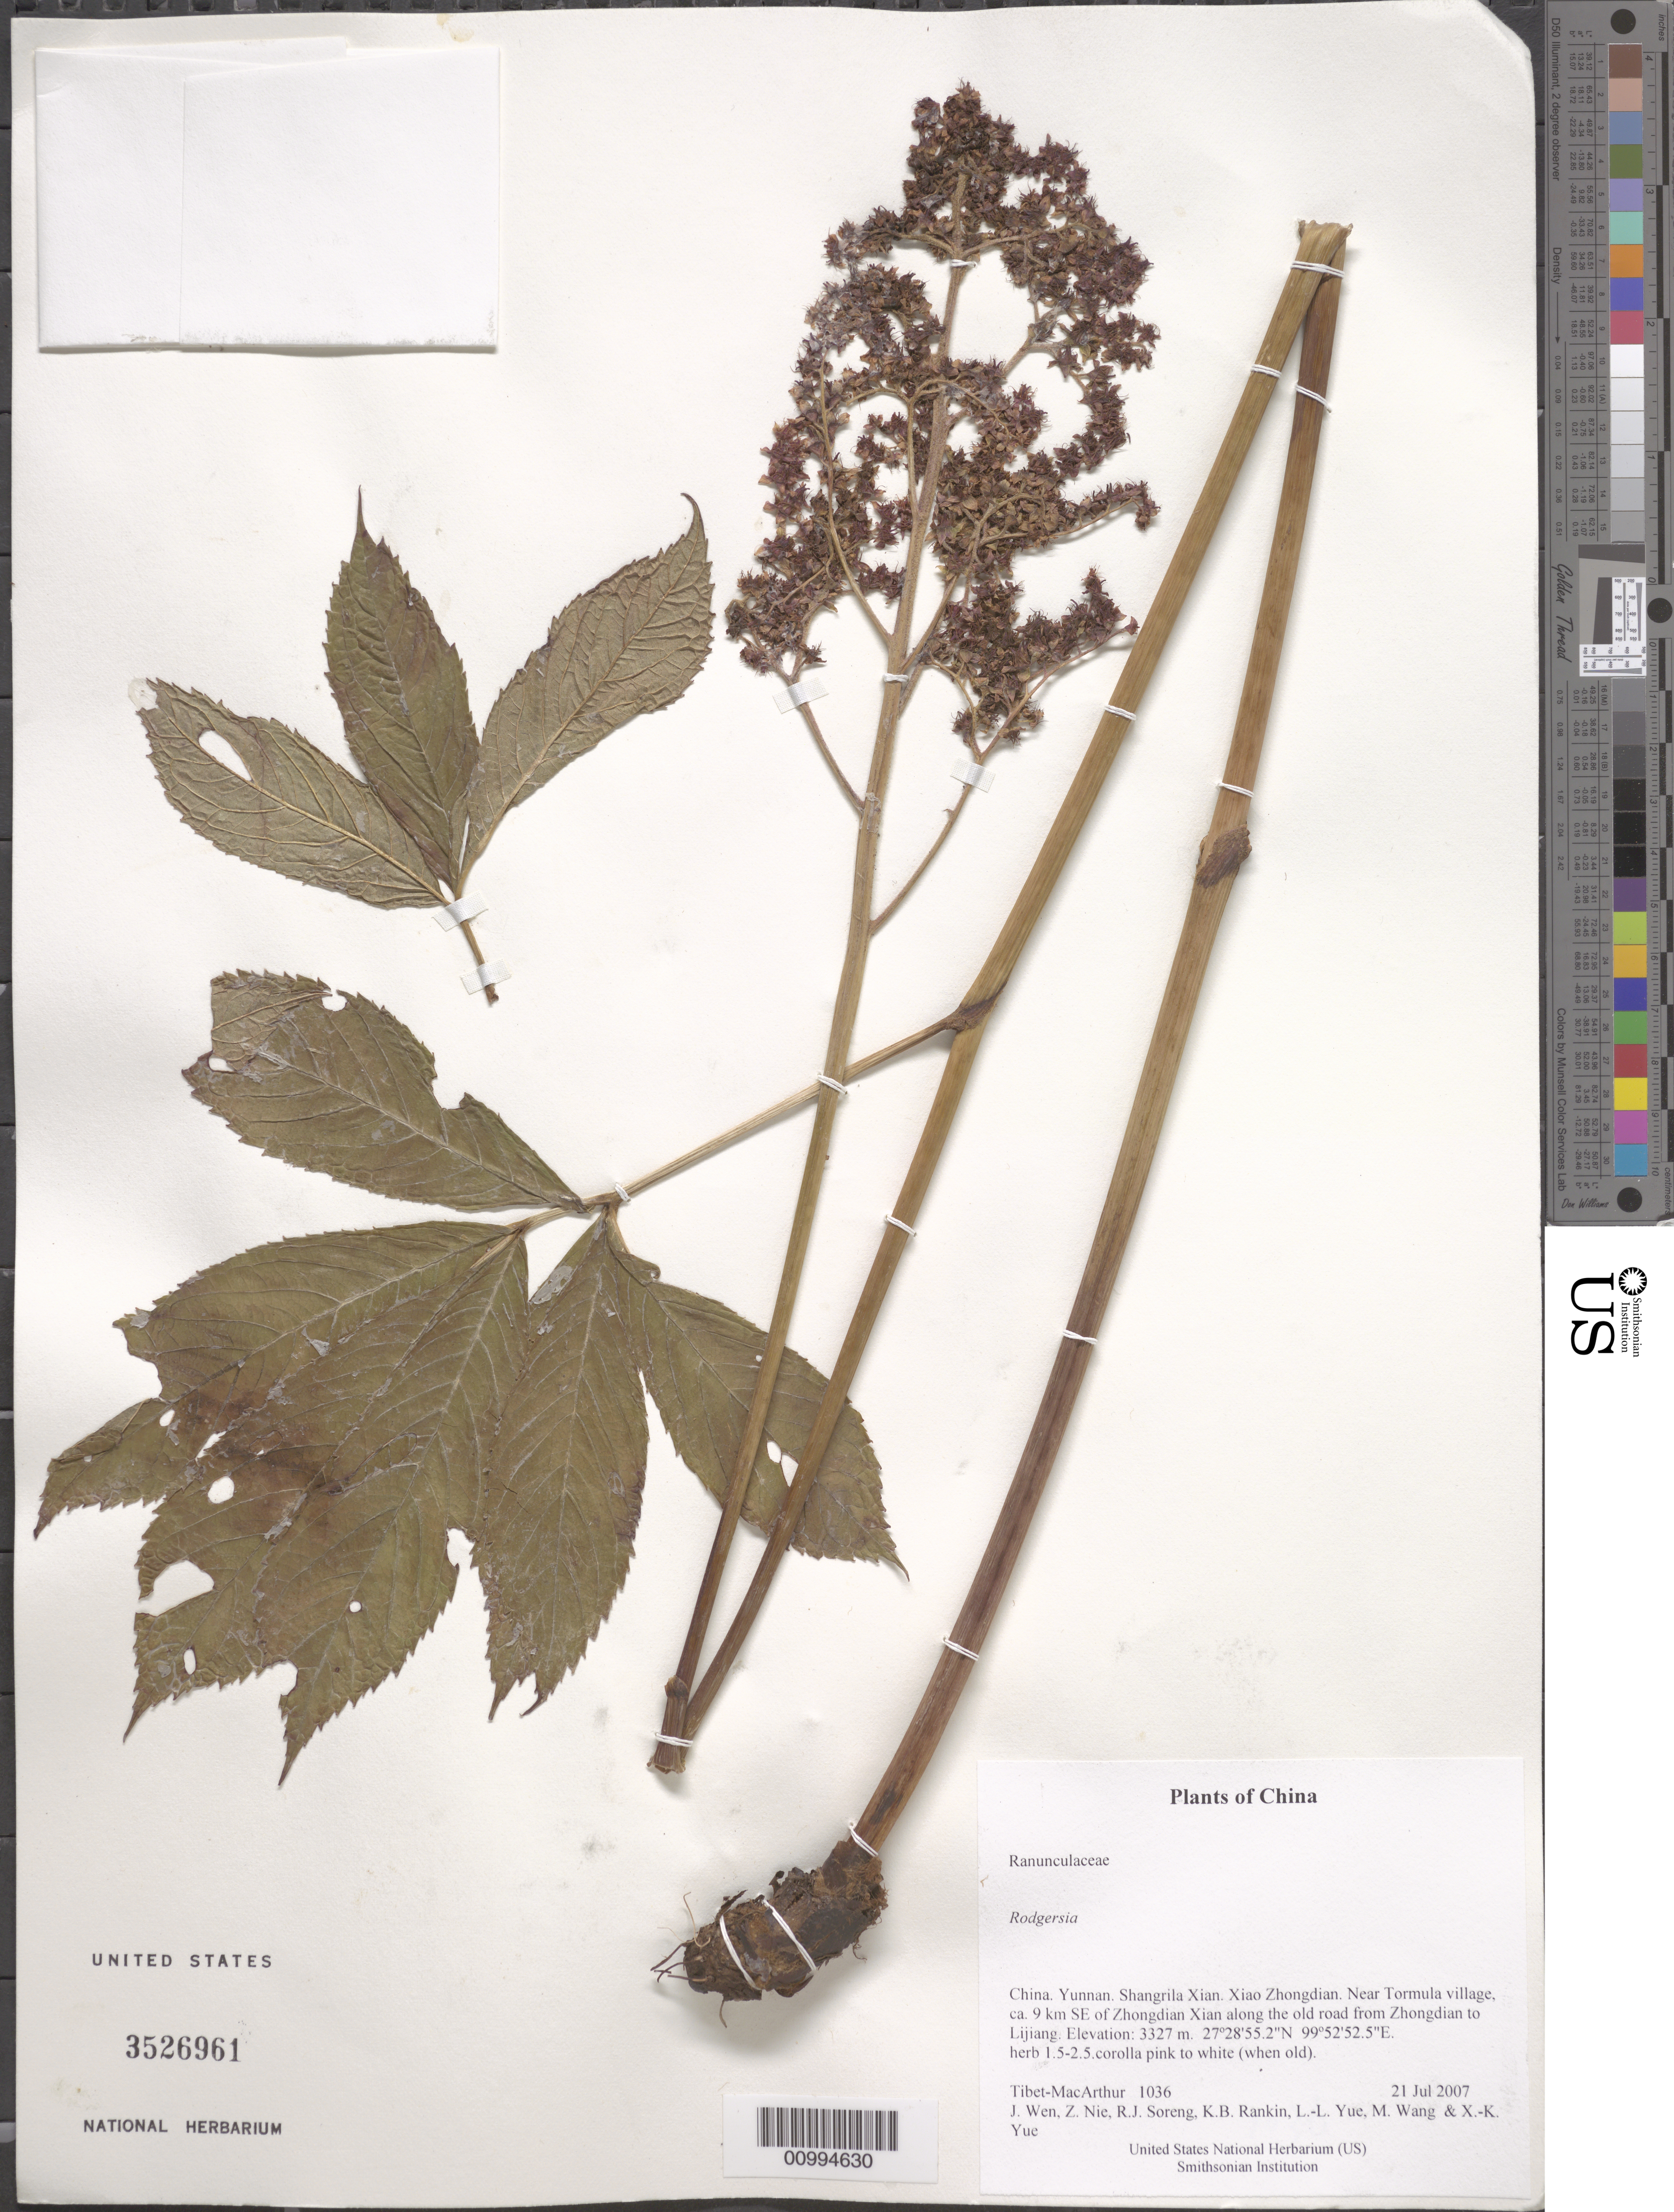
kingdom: Plantae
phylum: Tracheophyta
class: Magnoliopsida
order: Saxifragales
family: Saxifragaceae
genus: Rodgersia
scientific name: Rodgersia sp.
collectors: Tibet-MacArthur, J. Wen, Z. Nie, R. J. Soreng, K. Rankin, L. Yue, M. Wang & X. Yue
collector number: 1036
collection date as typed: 21 Jul 2007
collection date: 2007-07-21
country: China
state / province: Yunnan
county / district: Shangrila Xian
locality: Xiao Zhongdian. Near Tormula village, ca. 9 km SE of Zhongdian Xian along the old road from Zhongdian to Lijiang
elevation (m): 3327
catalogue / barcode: US 3526961